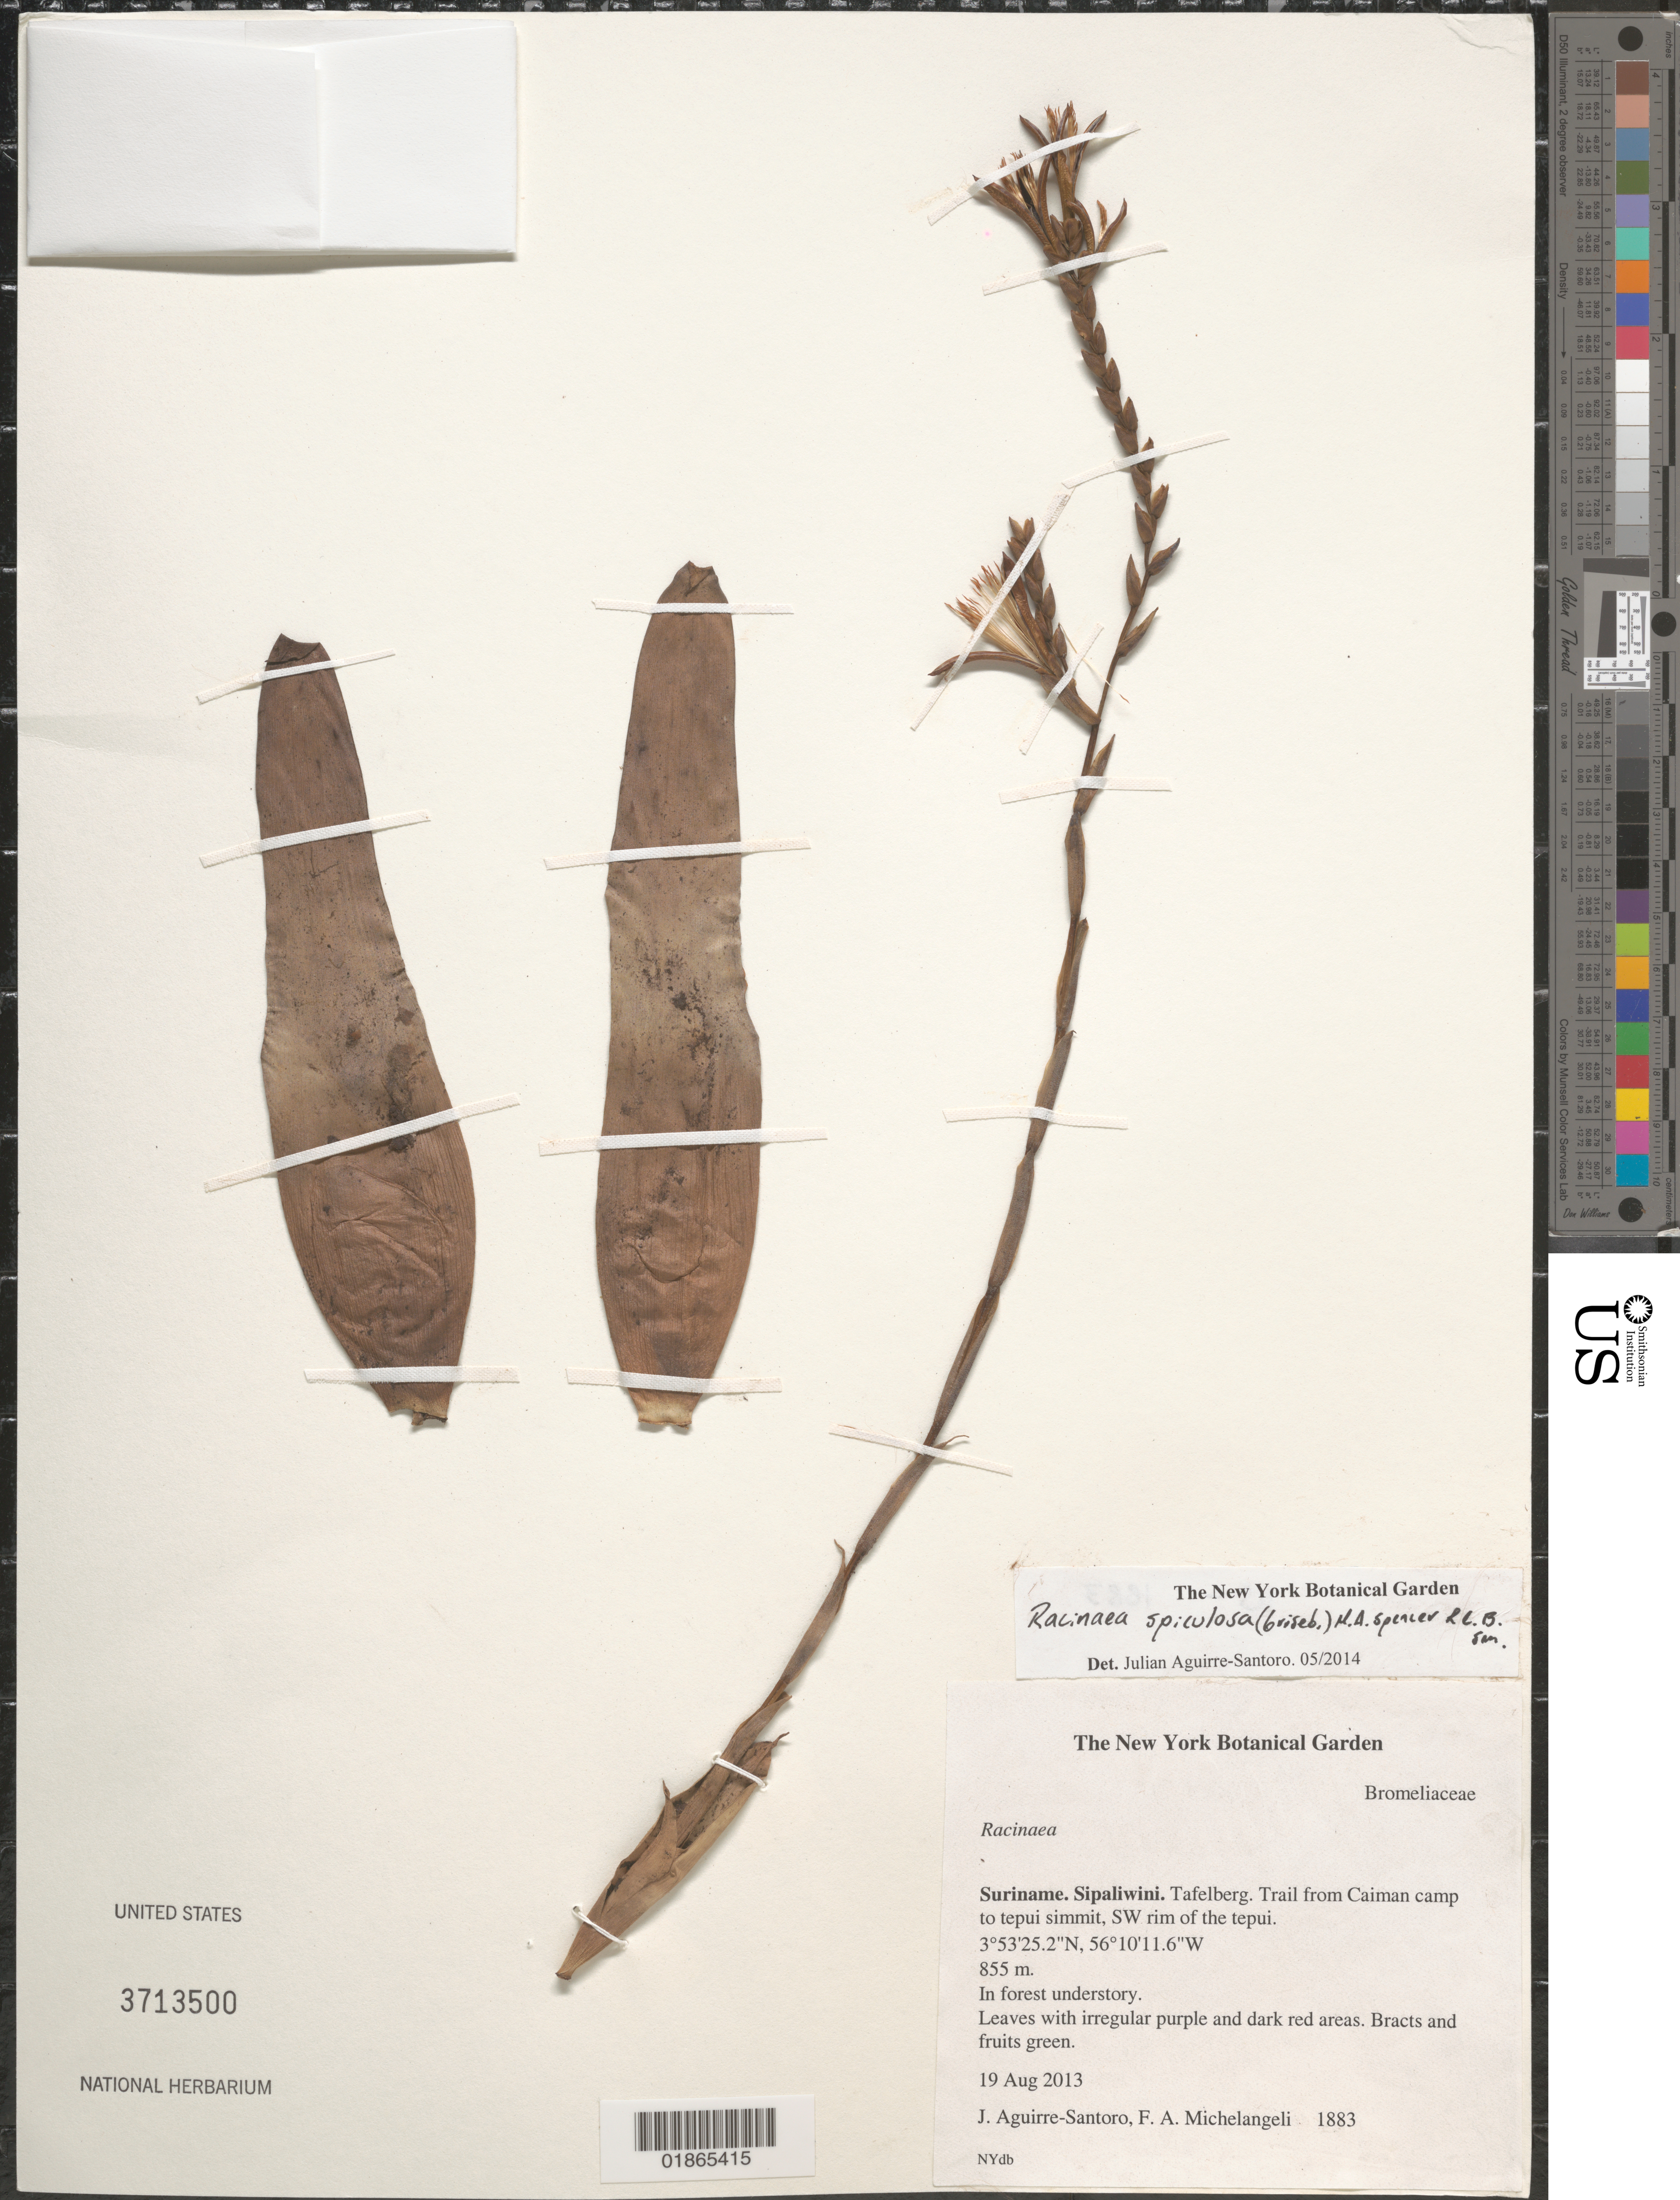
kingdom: Plantae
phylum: Tracheophyta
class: Liliopsida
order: Poales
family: Bromeliaceae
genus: Racinaea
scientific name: Racinaea spiculosa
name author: (Griseb.) M.A. Spencer & L.B. Sm.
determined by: Aguirre-Santoro, Julian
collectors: J. Aguirre-Santoro & F. A. Michelangeli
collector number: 1883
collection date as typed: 19 Aug 2013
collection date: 2013-08-19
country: Suriname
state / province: Sipaliwini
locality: Tafelberg. Trail from Caiman camp to tepui summit, SW rim of the tepui.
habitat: In forest understory.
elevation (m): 855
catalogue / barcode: US 3713500